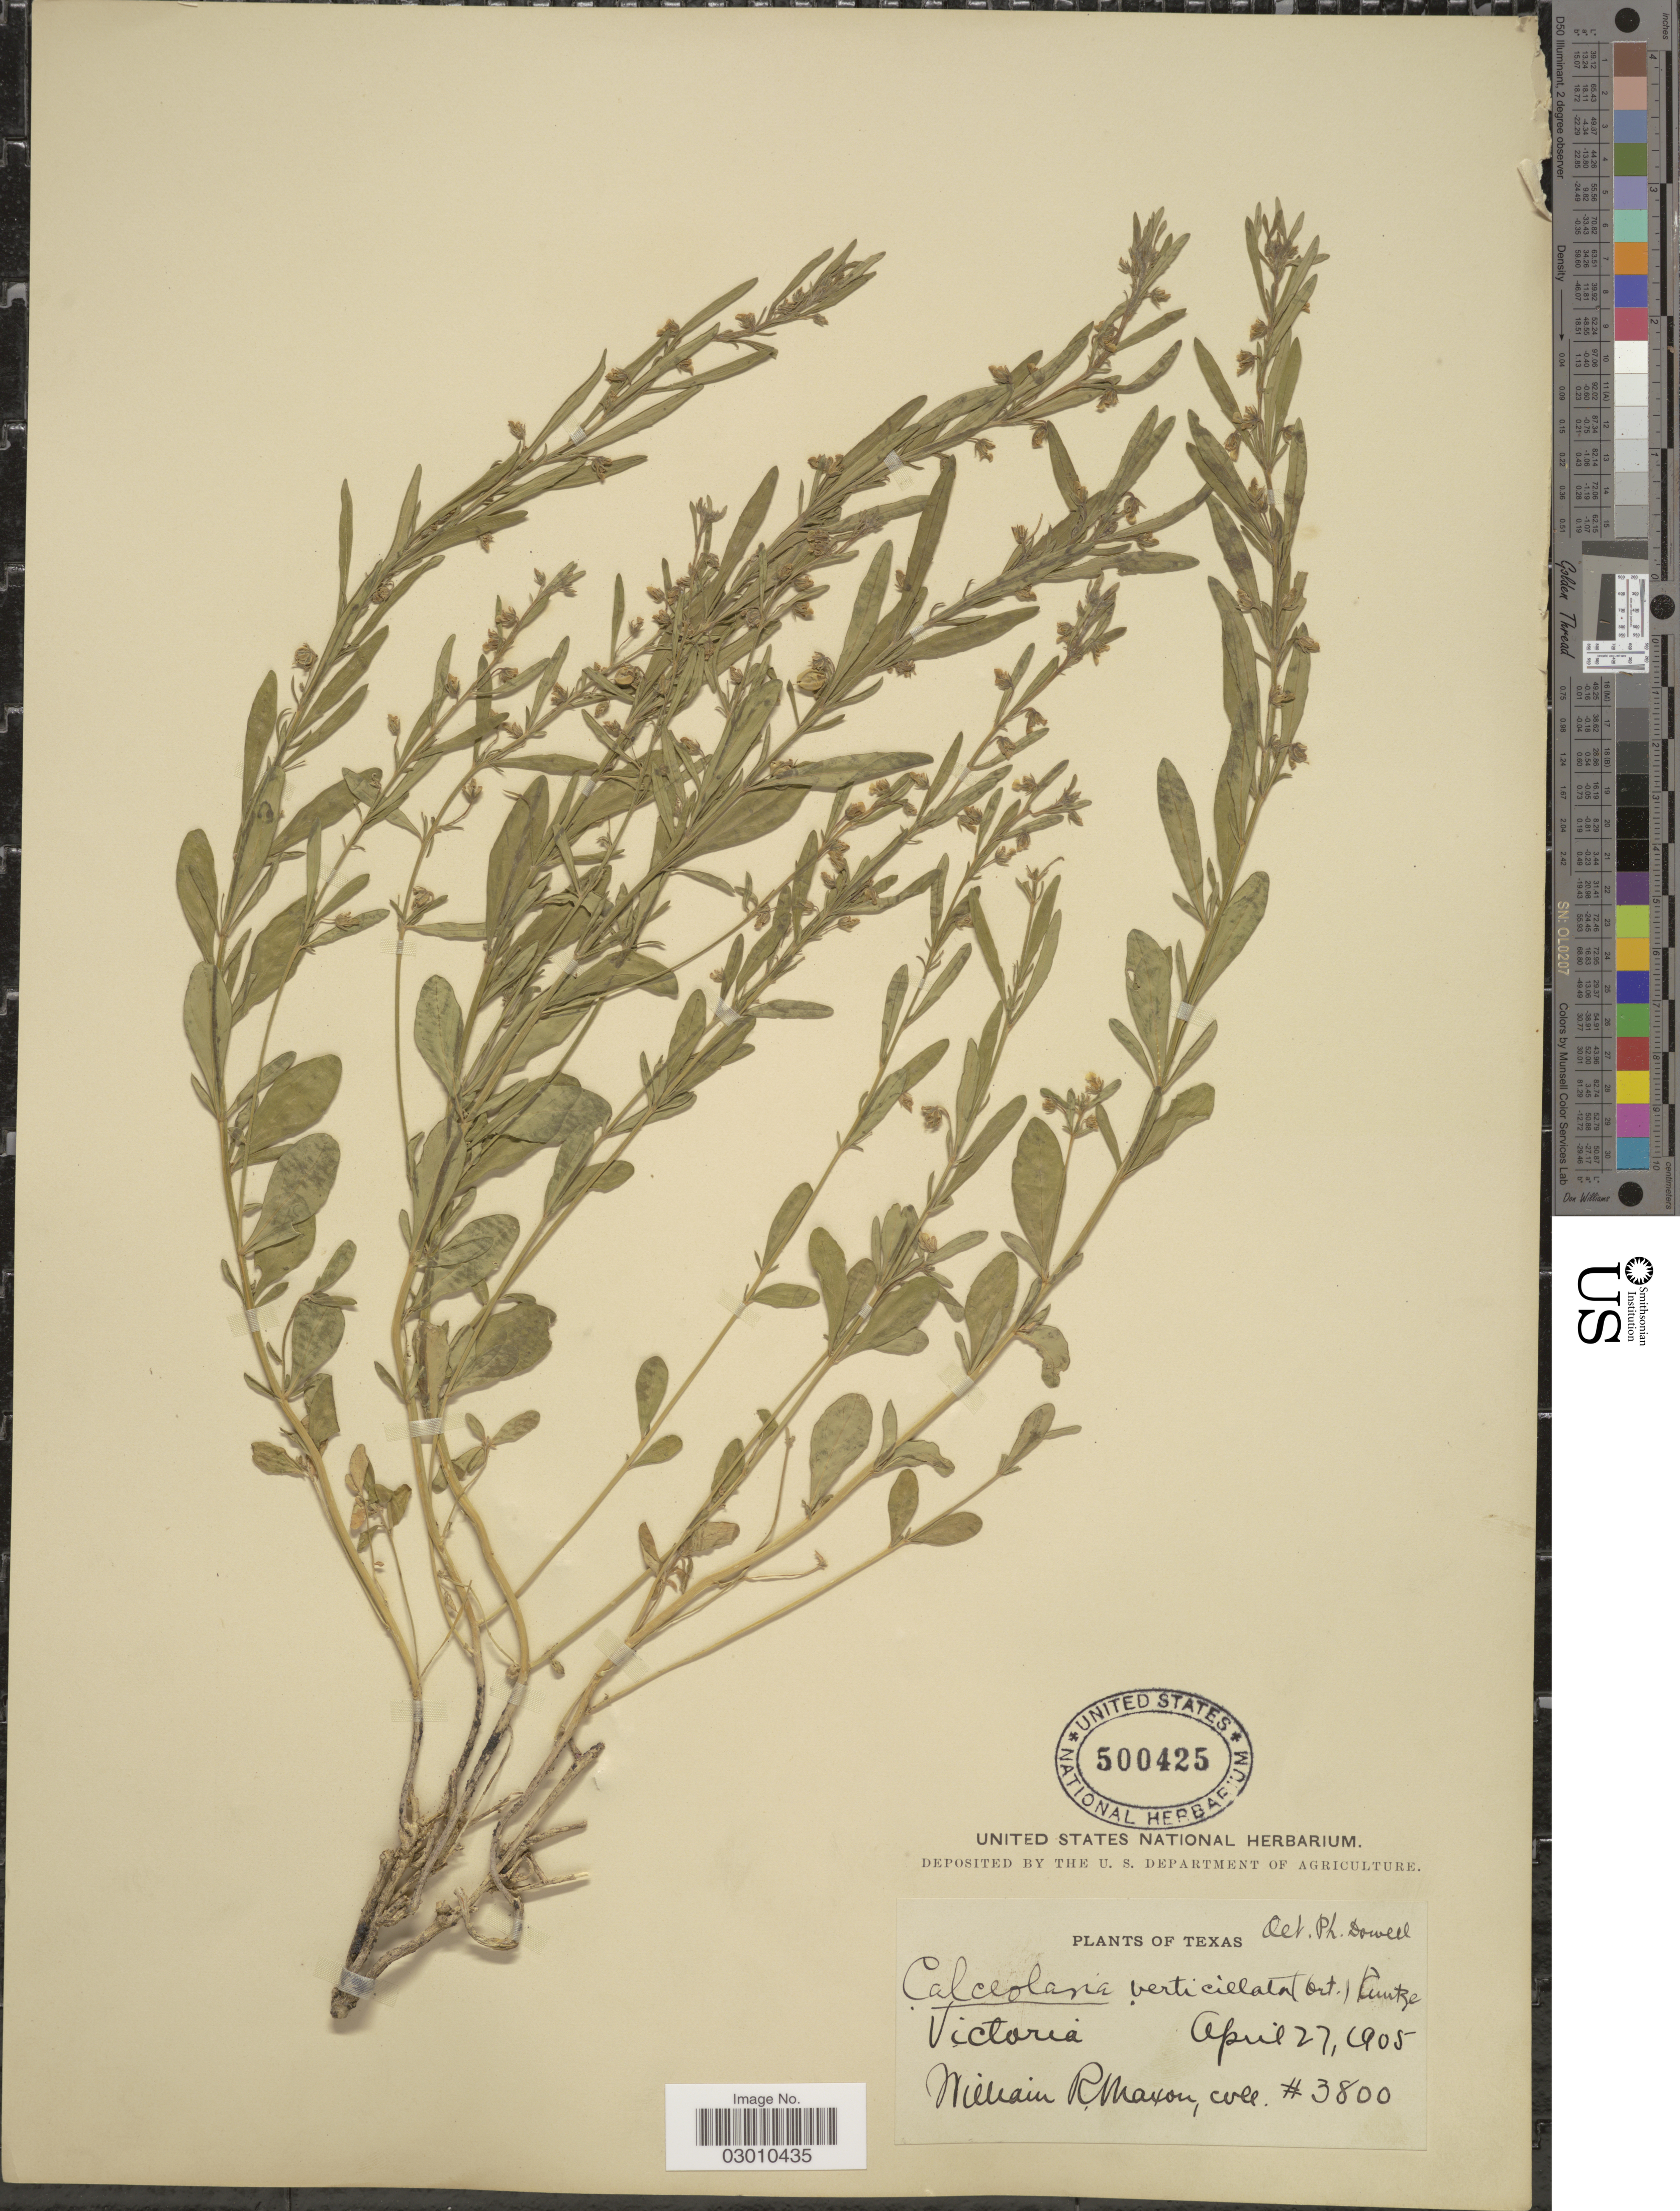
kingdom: Plantae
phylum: Tracheophyta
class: Magnoliopsida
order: Malpighiales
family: Violaceae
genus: Pombalia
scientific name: Pombalia verticillata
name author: (Ortega) Paula-Souza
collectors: W. R. Maxon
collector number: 3800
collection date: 1905-04-27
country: United States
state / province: Texas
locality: Victoria.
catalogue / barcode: US 500425